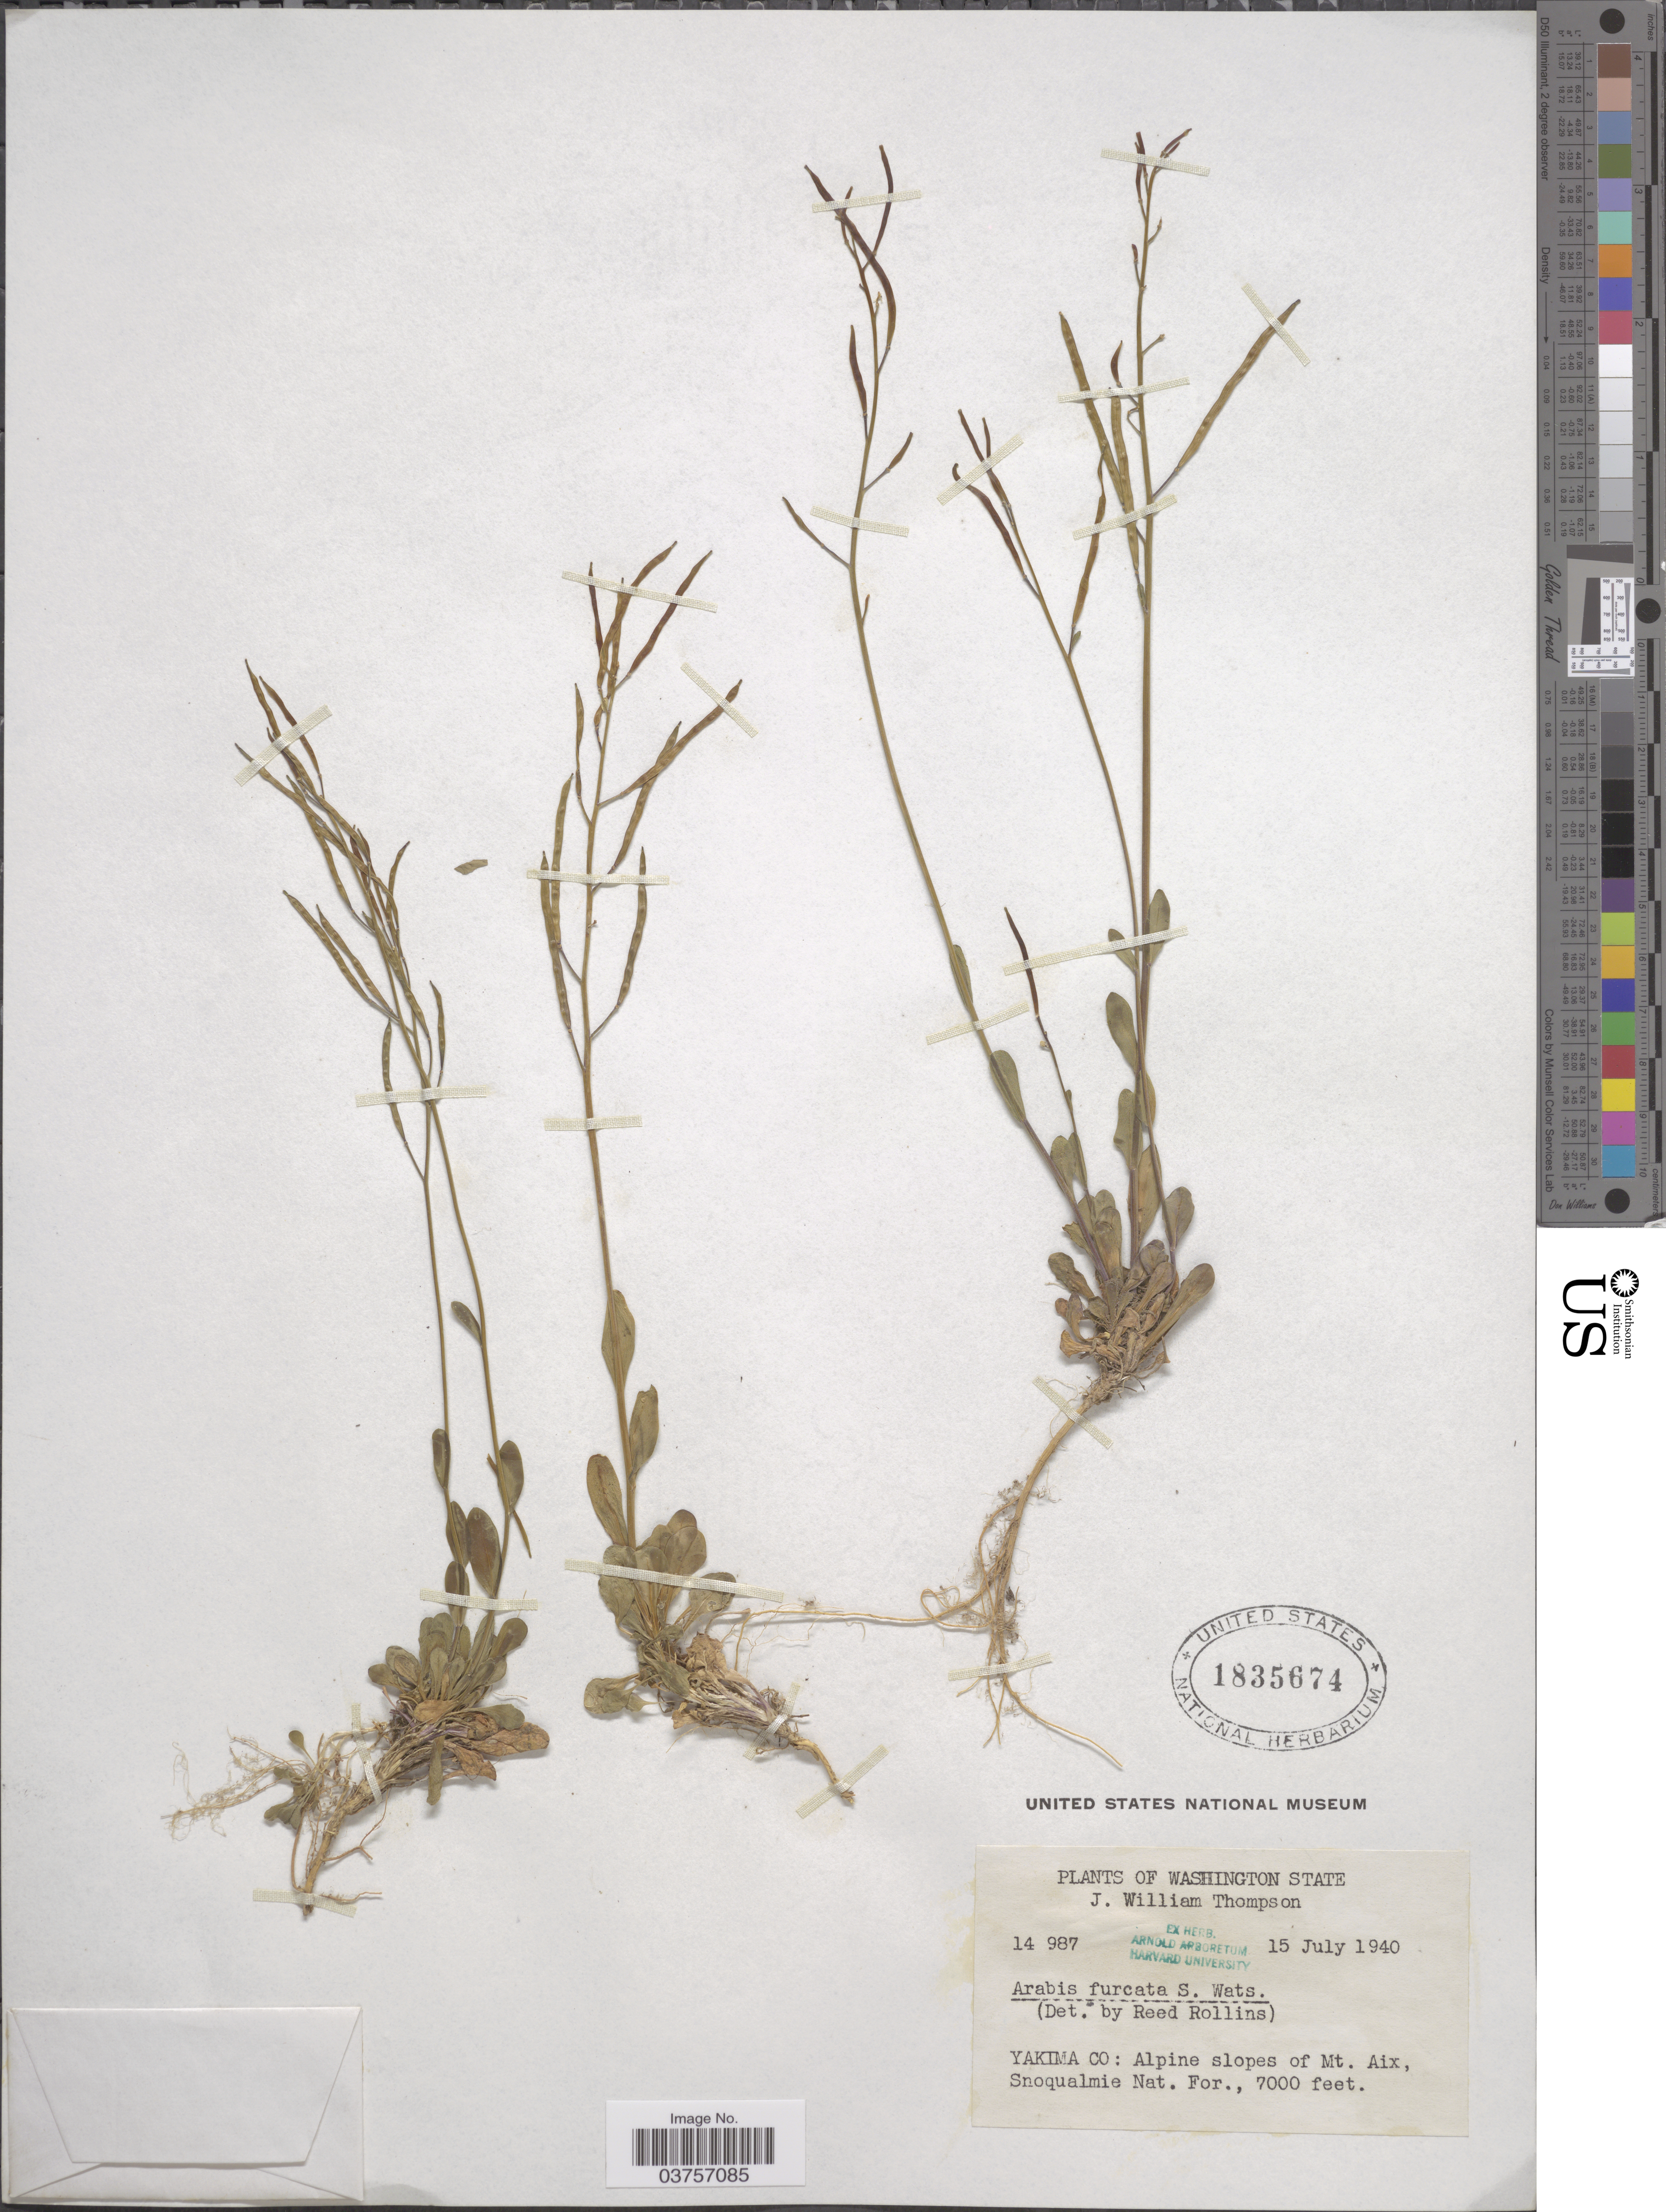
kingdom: Plantae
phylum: Tracheophyta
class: Magnoliopsida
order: Brassicales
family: Brassicaceae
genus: Arabis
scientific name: Arabis furcata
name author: S. Watson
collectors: J. W. Thompson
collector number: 14987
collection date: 1940-07-15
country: United States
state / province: Washington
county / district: Yakima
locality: Yakima Co: Alpine slopes of Mt. Aix, Snoqualmie Nat. For.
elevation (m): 2134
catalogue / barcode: US 1835674